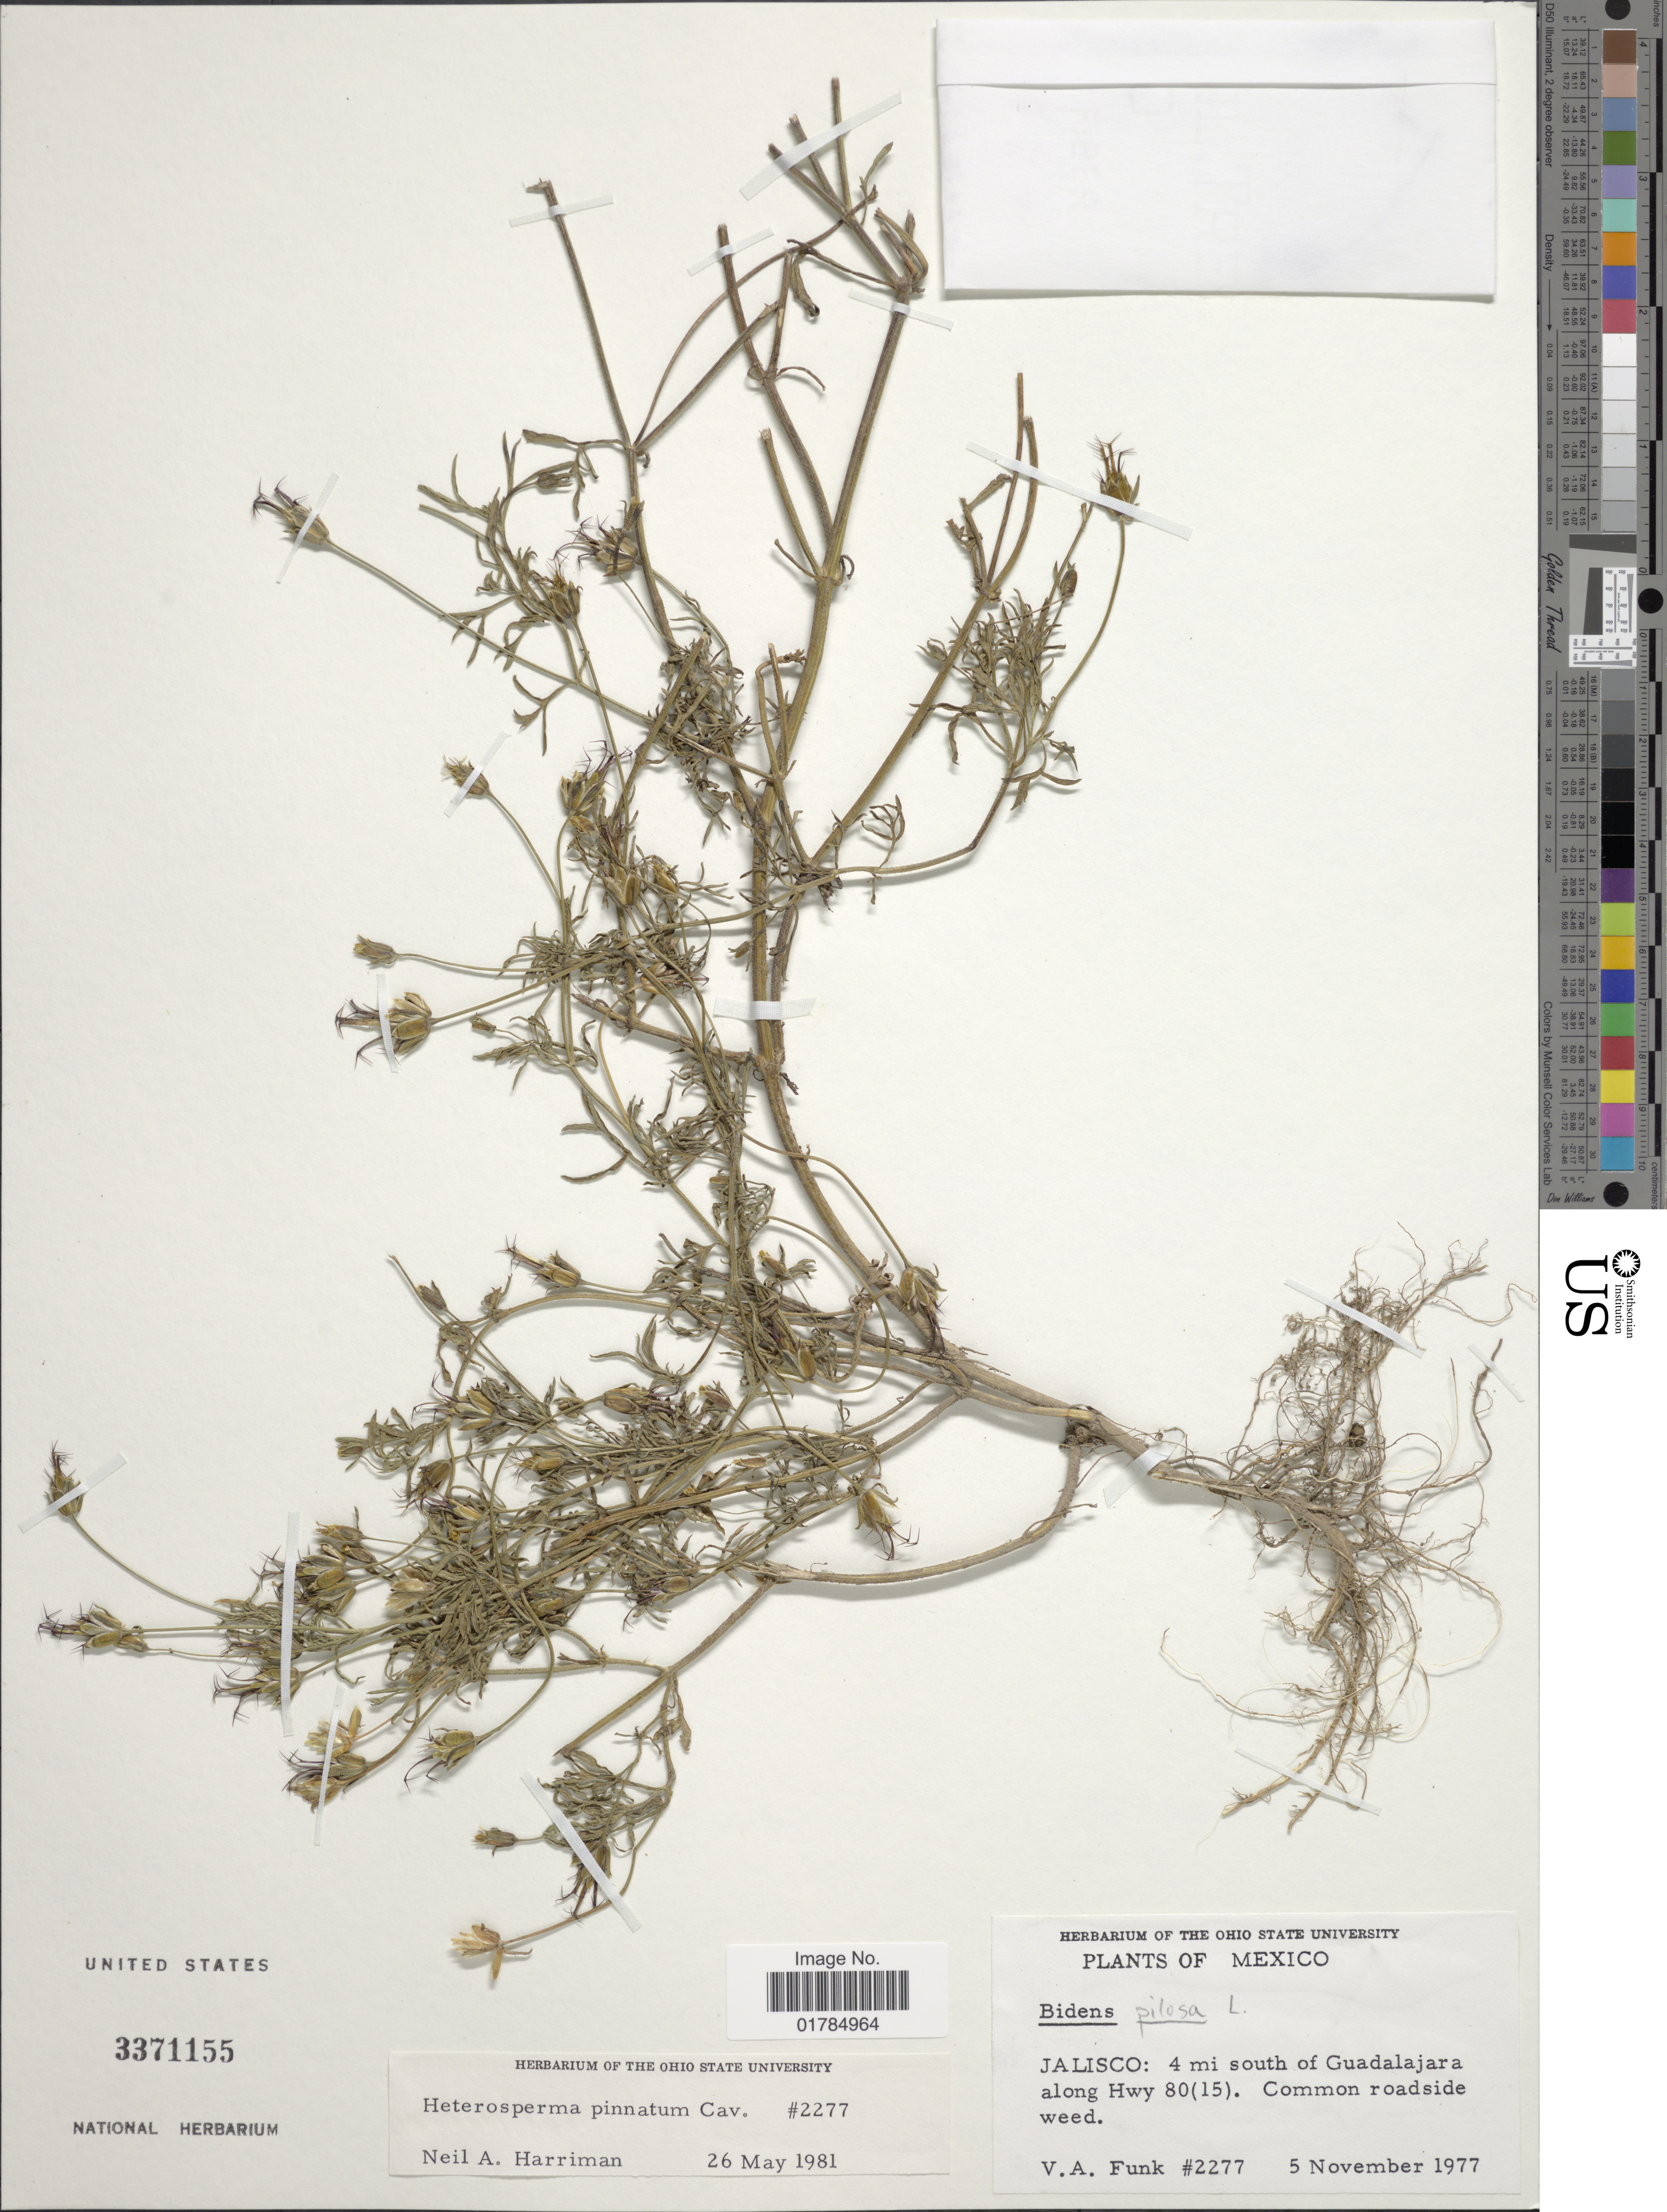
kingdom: Plantae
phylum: Tracheophyta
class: Magnoliopsida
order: Asterales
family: Asteraceae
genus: Heterosperma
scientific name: Heterosperma pinnatum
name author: Cav.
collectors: V. Funk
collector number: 2277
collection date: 1977-11-05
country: Mexico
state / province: Jalisco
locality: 4 mi south of Guadalajara along Hwy 80 (15)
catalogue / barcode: US 3371155